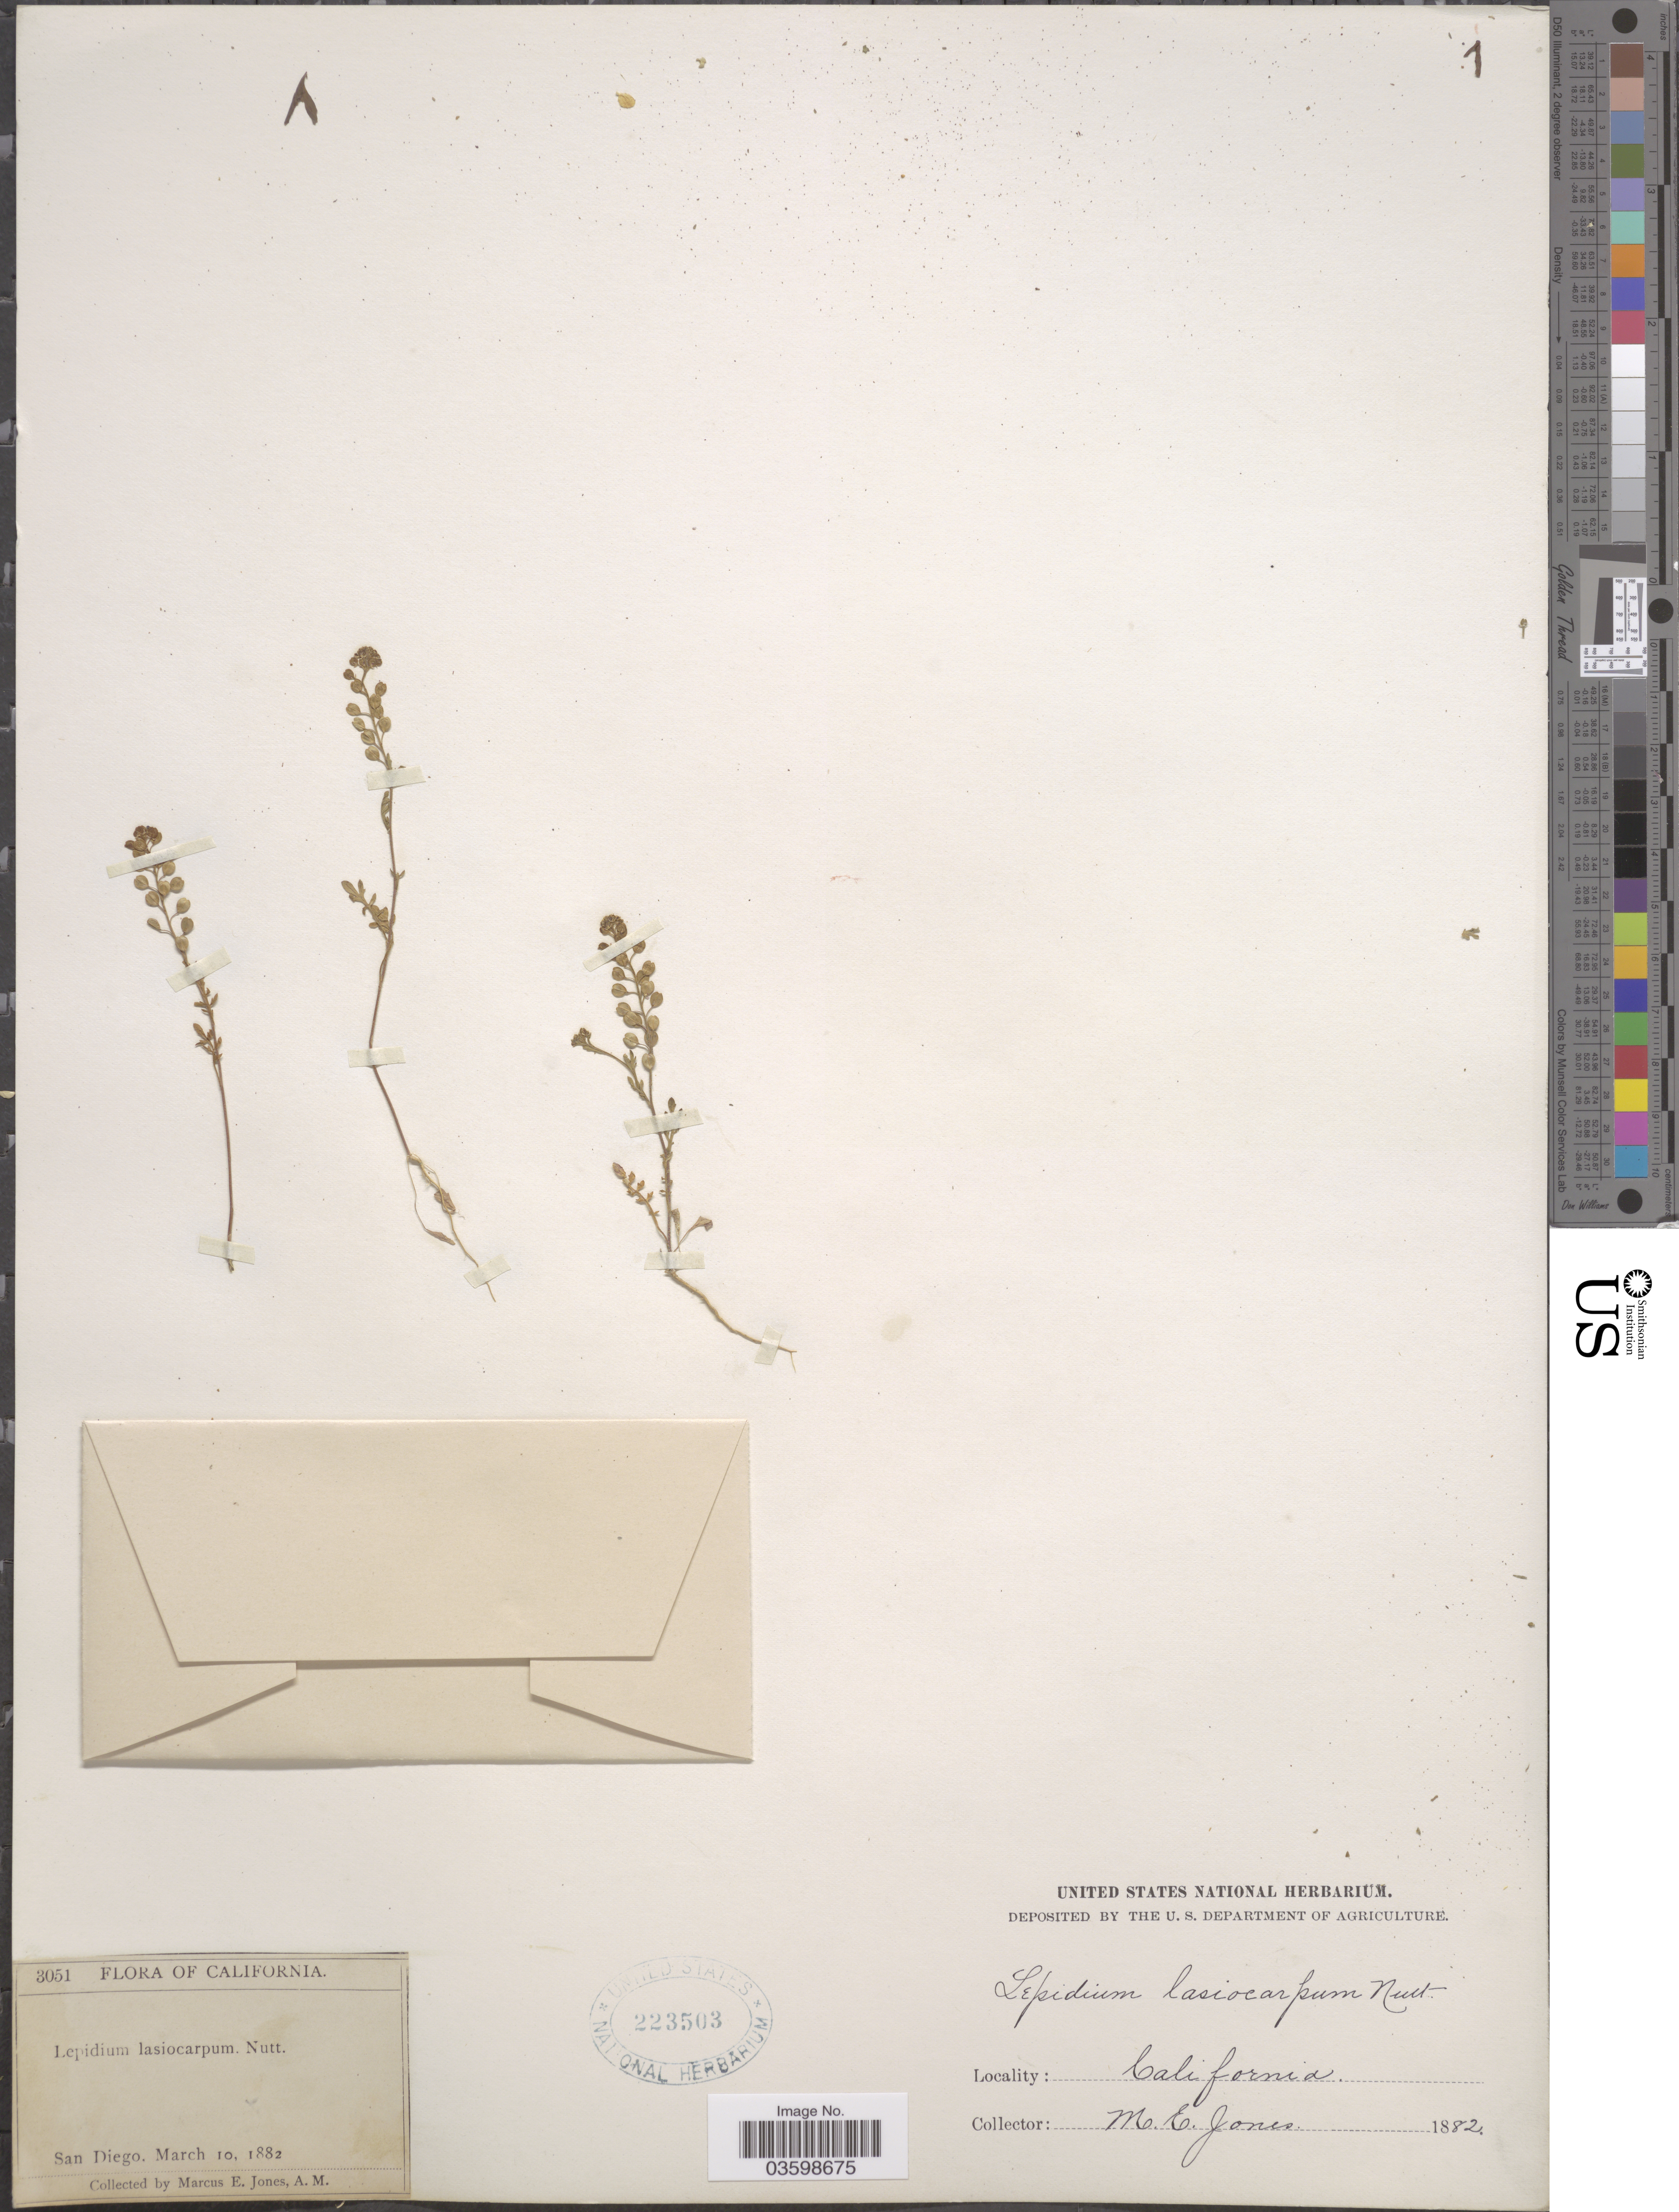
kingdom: Plantae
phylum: Tracheophyta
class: Magnoliopsida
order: Brassicales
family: Brassicaceae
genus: Lepidium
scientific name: Lepidium lasiocarpum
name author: Nutt.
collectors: M. E. Jones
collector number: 3051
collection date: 1882-03-10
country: United States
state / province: California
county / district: San Diego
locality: San Diego.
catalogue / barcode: US 223503